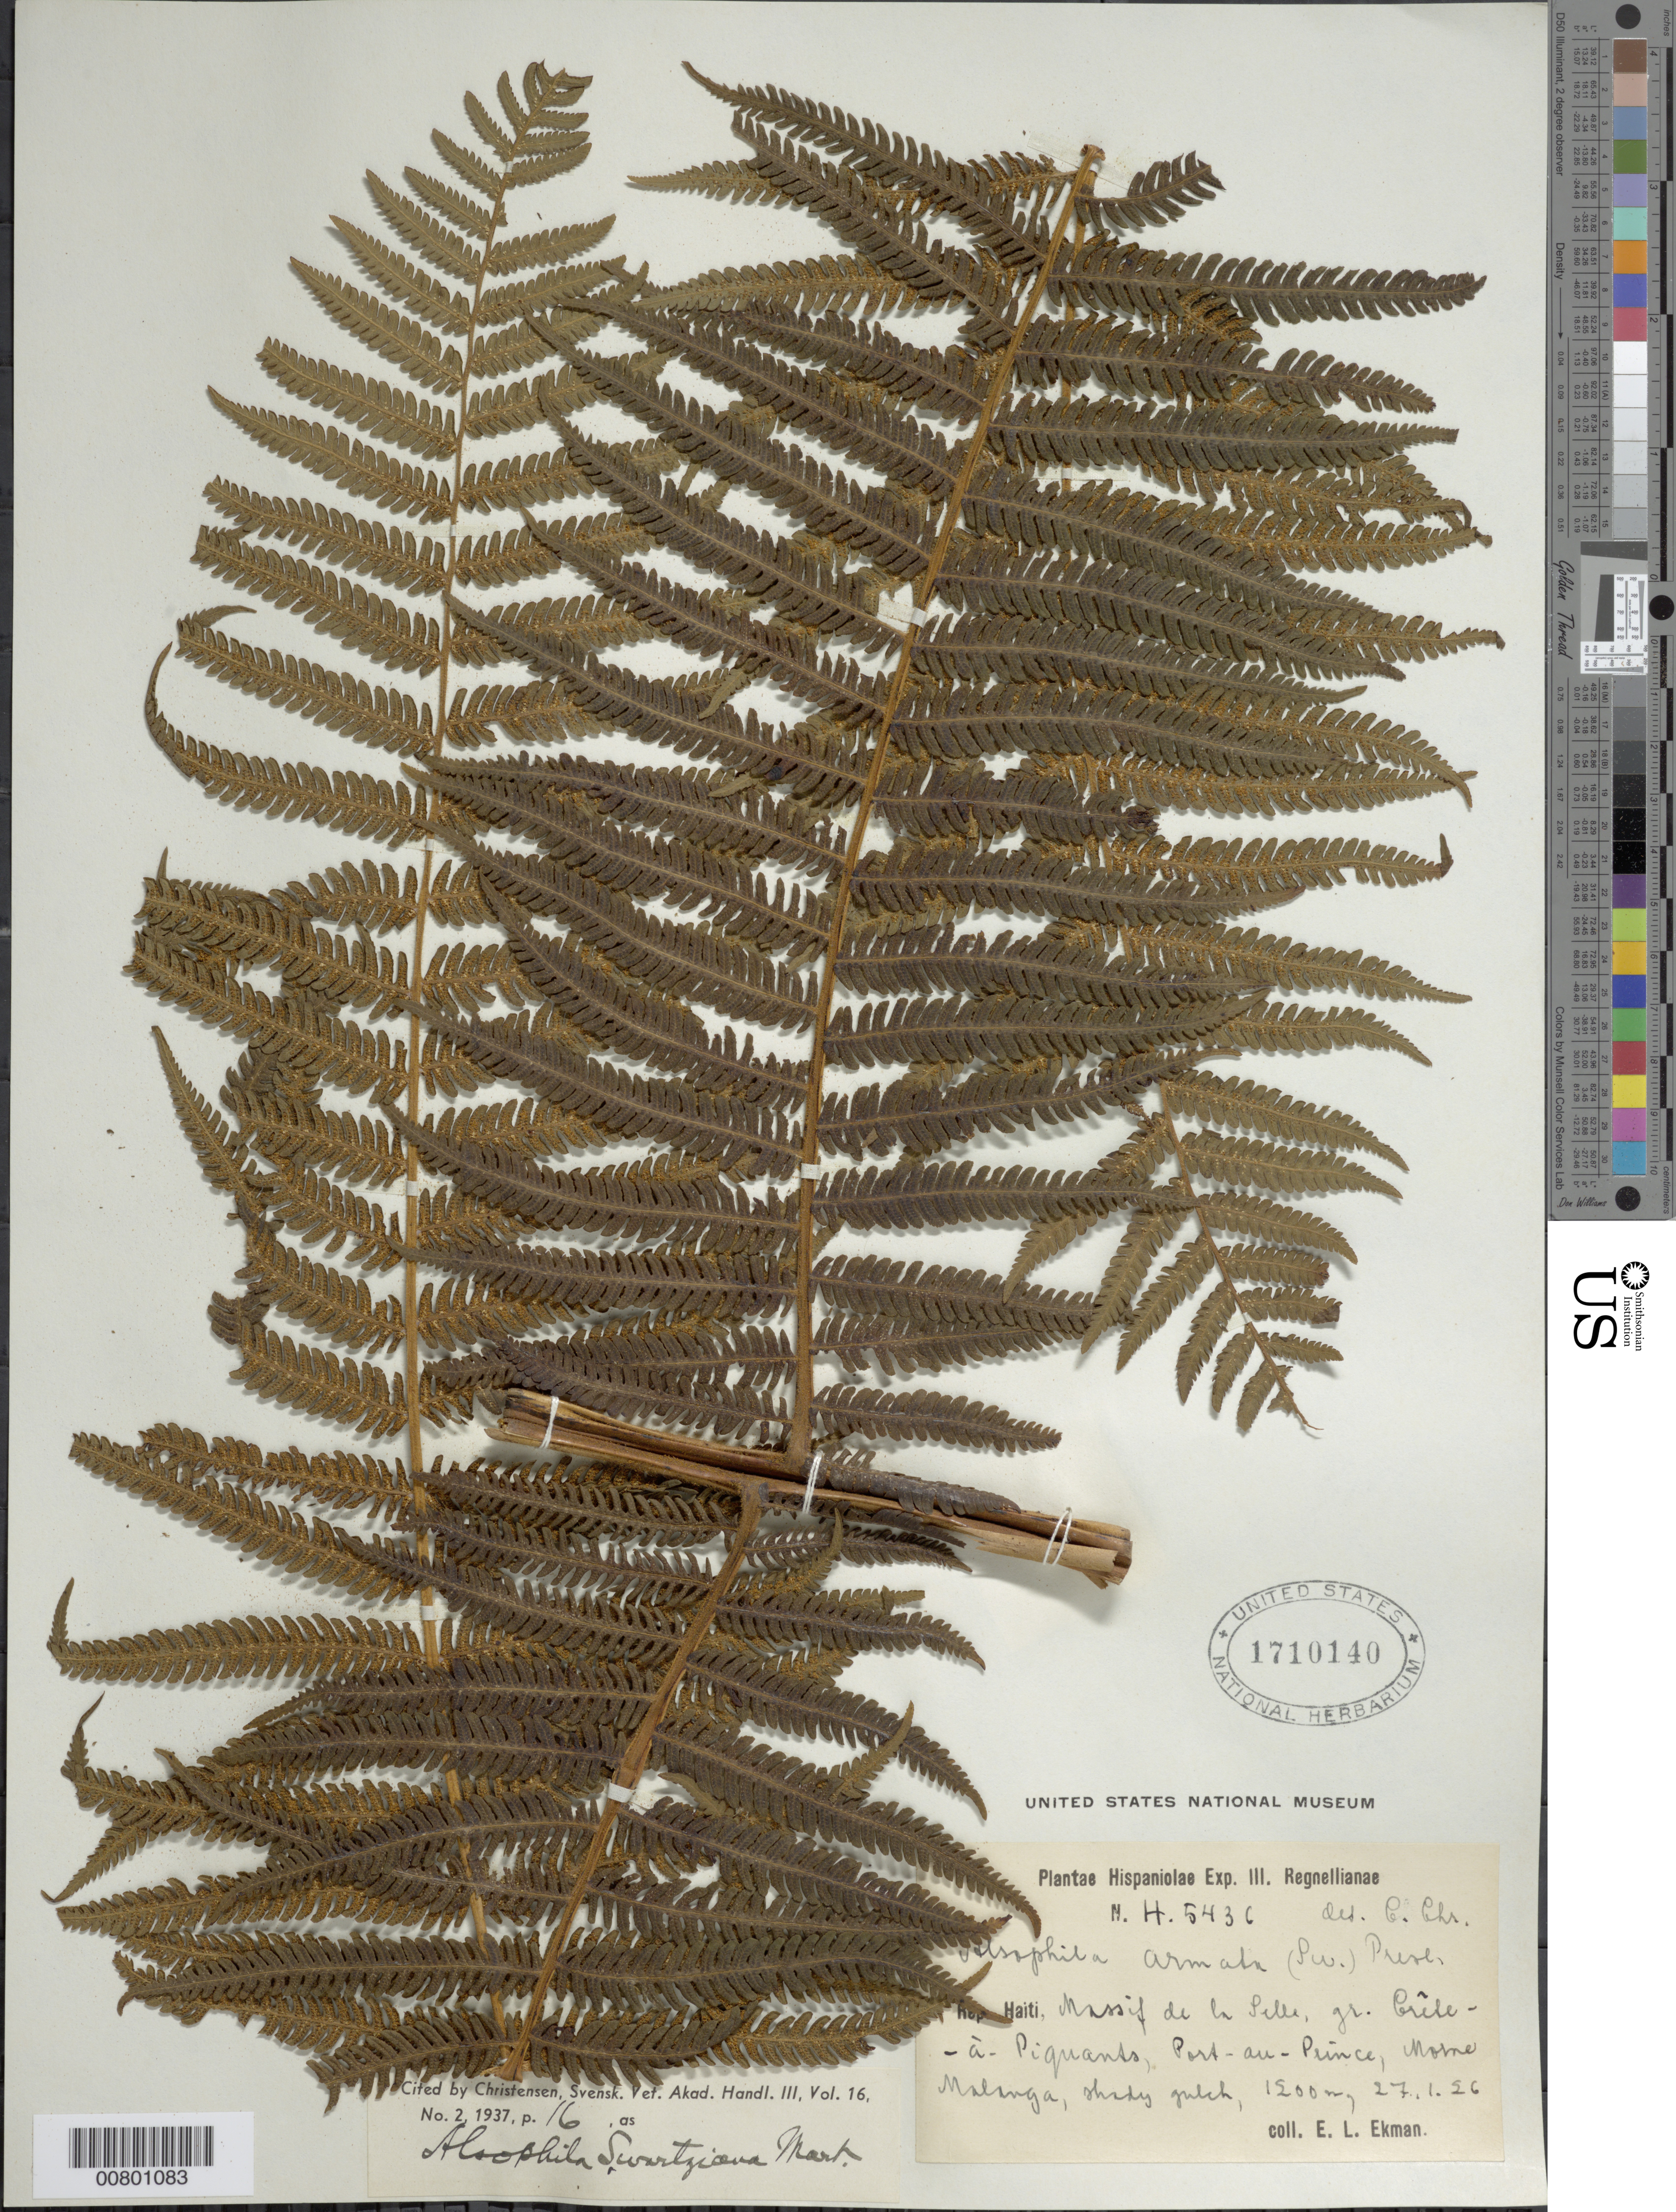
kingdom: Plantae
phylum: Tracheophyta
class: Polypodiopsida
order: Cyatheales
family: Cyatheaceae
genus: Alsophila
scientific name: Alsophila swartziana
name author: Mart.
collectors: E. L. Ekman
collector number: H 5436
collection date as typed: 27 Jan 1926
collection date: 1926-01-27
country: Haiti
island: Hispaniola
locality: Massif de la Selle, gr. Crête-à-Piquants, Port au Prince, Morne Malanga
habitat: Shady gulch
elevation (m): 1200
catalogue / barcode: US 1710140